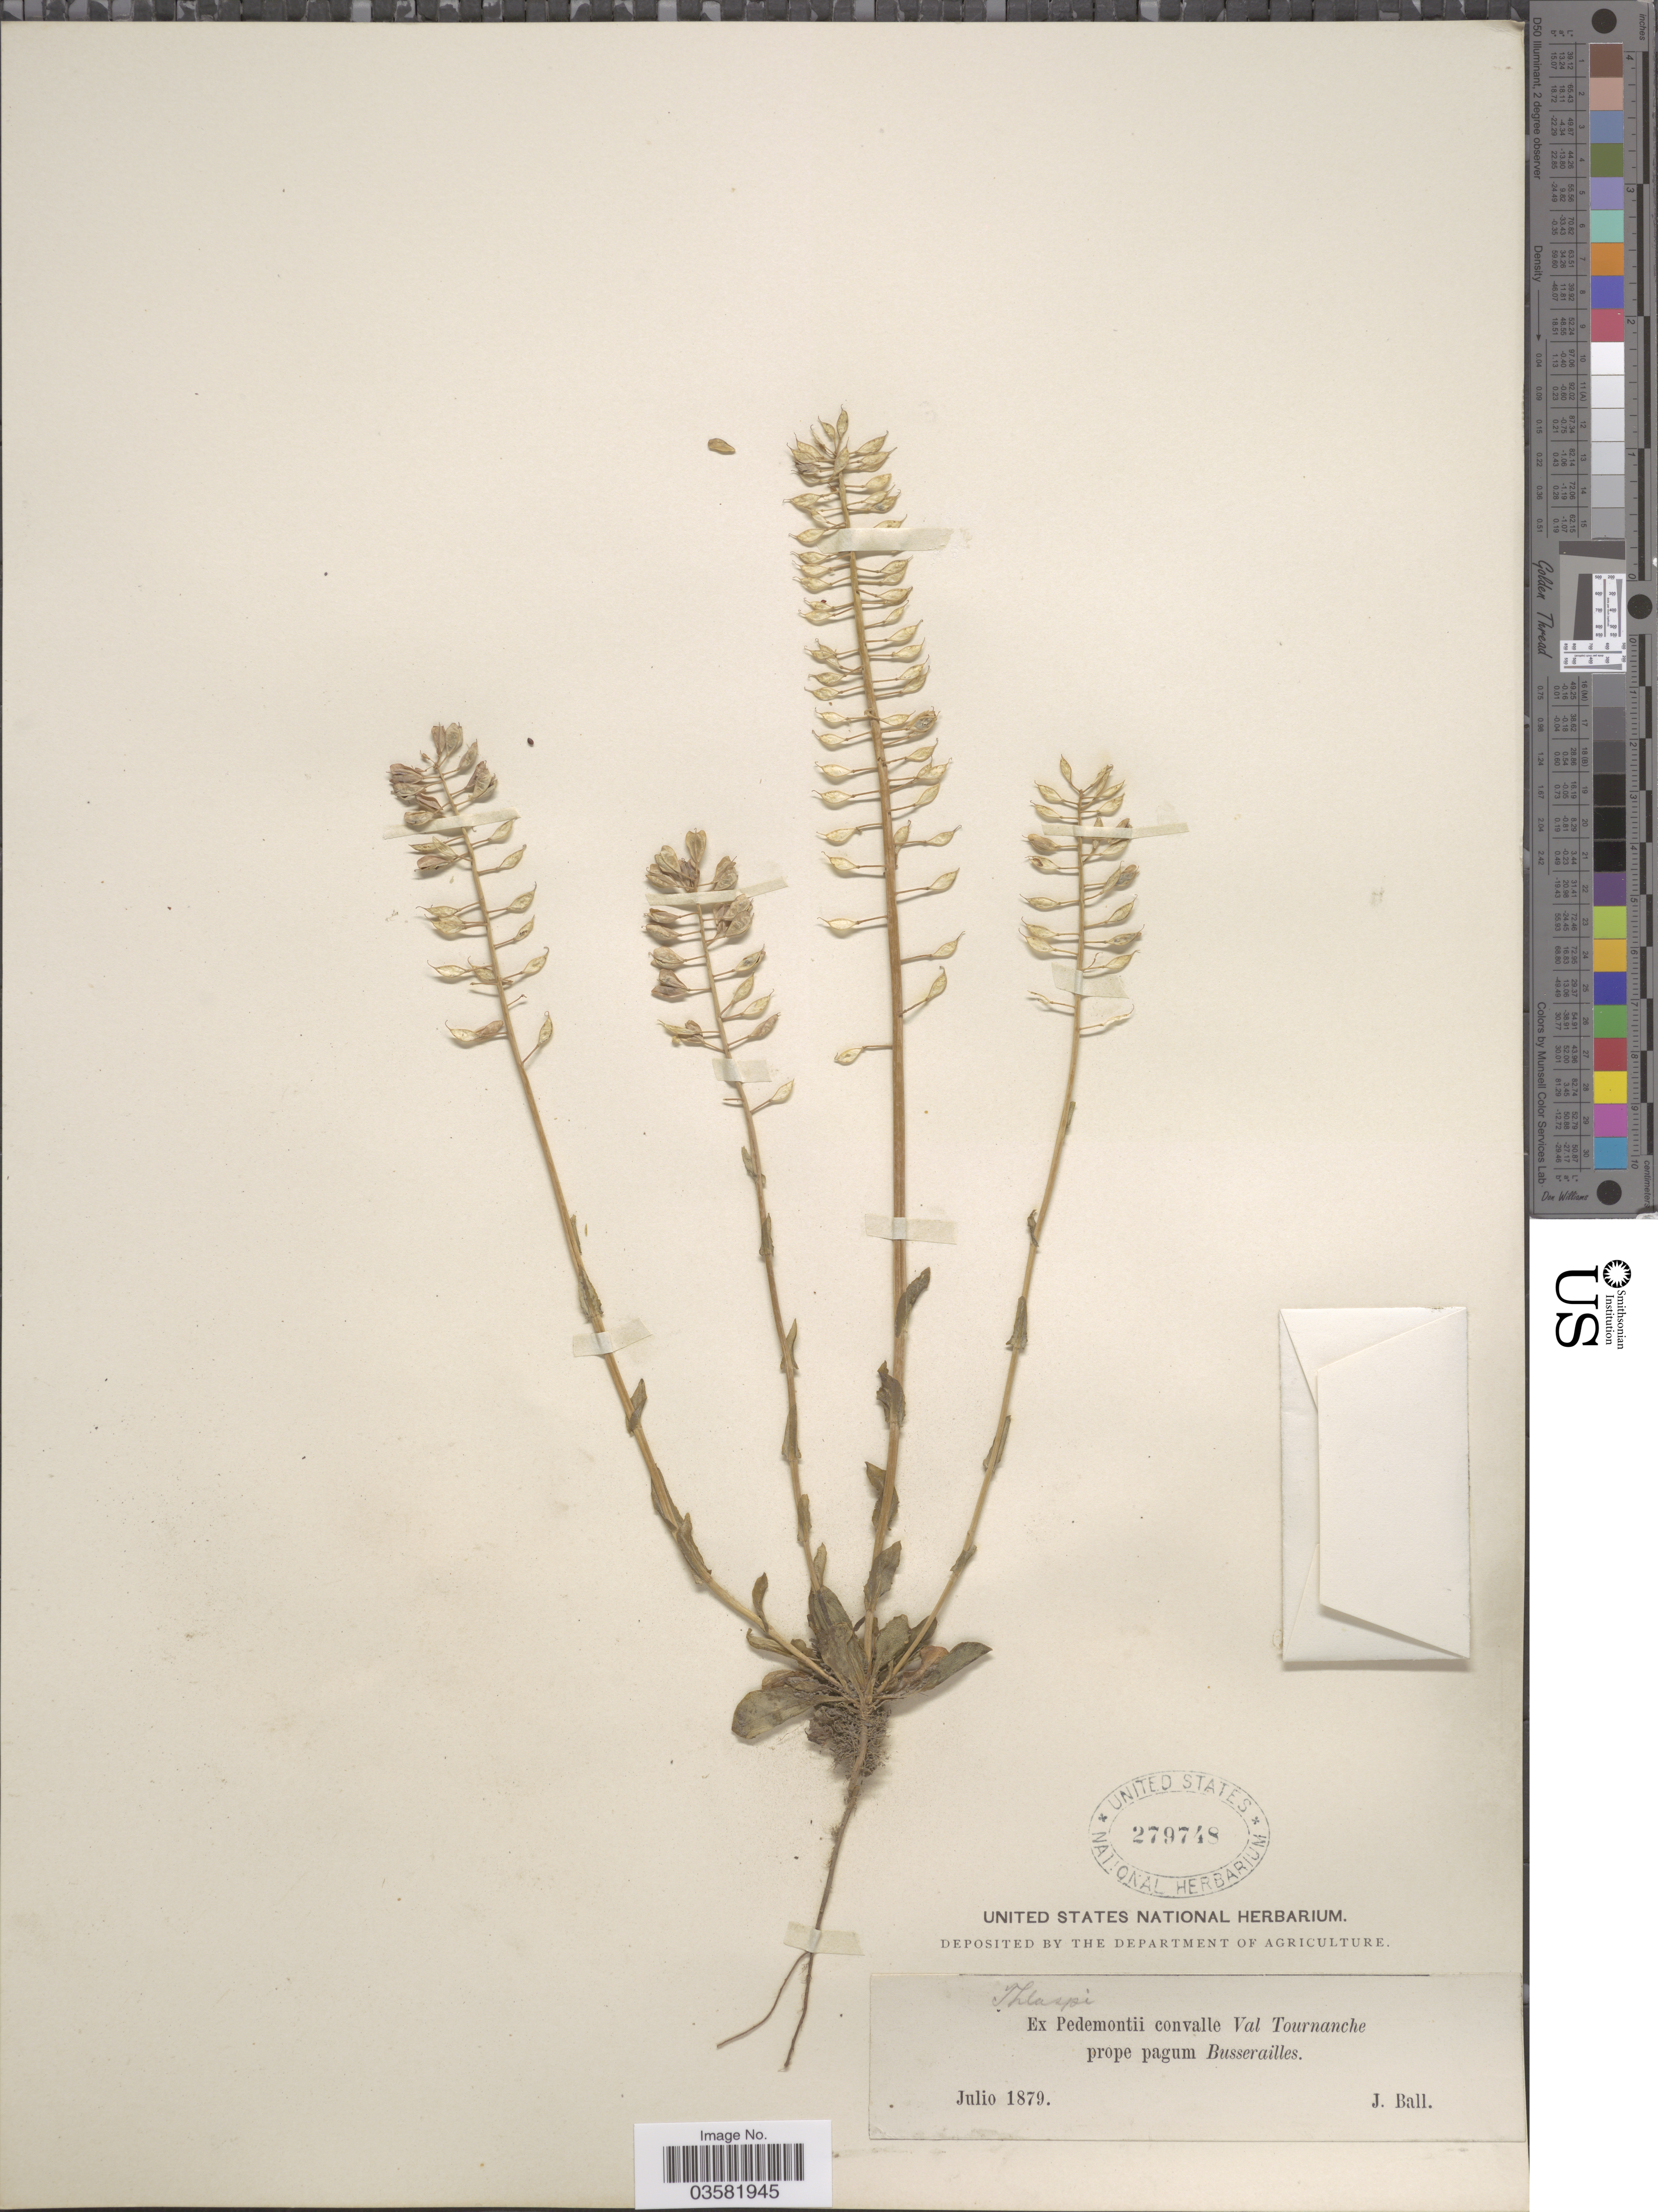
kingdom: Plantae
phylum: Tracheophyta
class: Magnoliopsida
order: Brassicales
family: Brassicaceae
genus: Thlaspi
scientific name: Thlaspi sp.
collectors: J. Ball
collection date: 1879-07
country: Italy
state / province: Piedmont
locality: Ex Pedemontii convalle Val Tournanche prope pagum Busserailles.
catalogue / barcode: US 279748